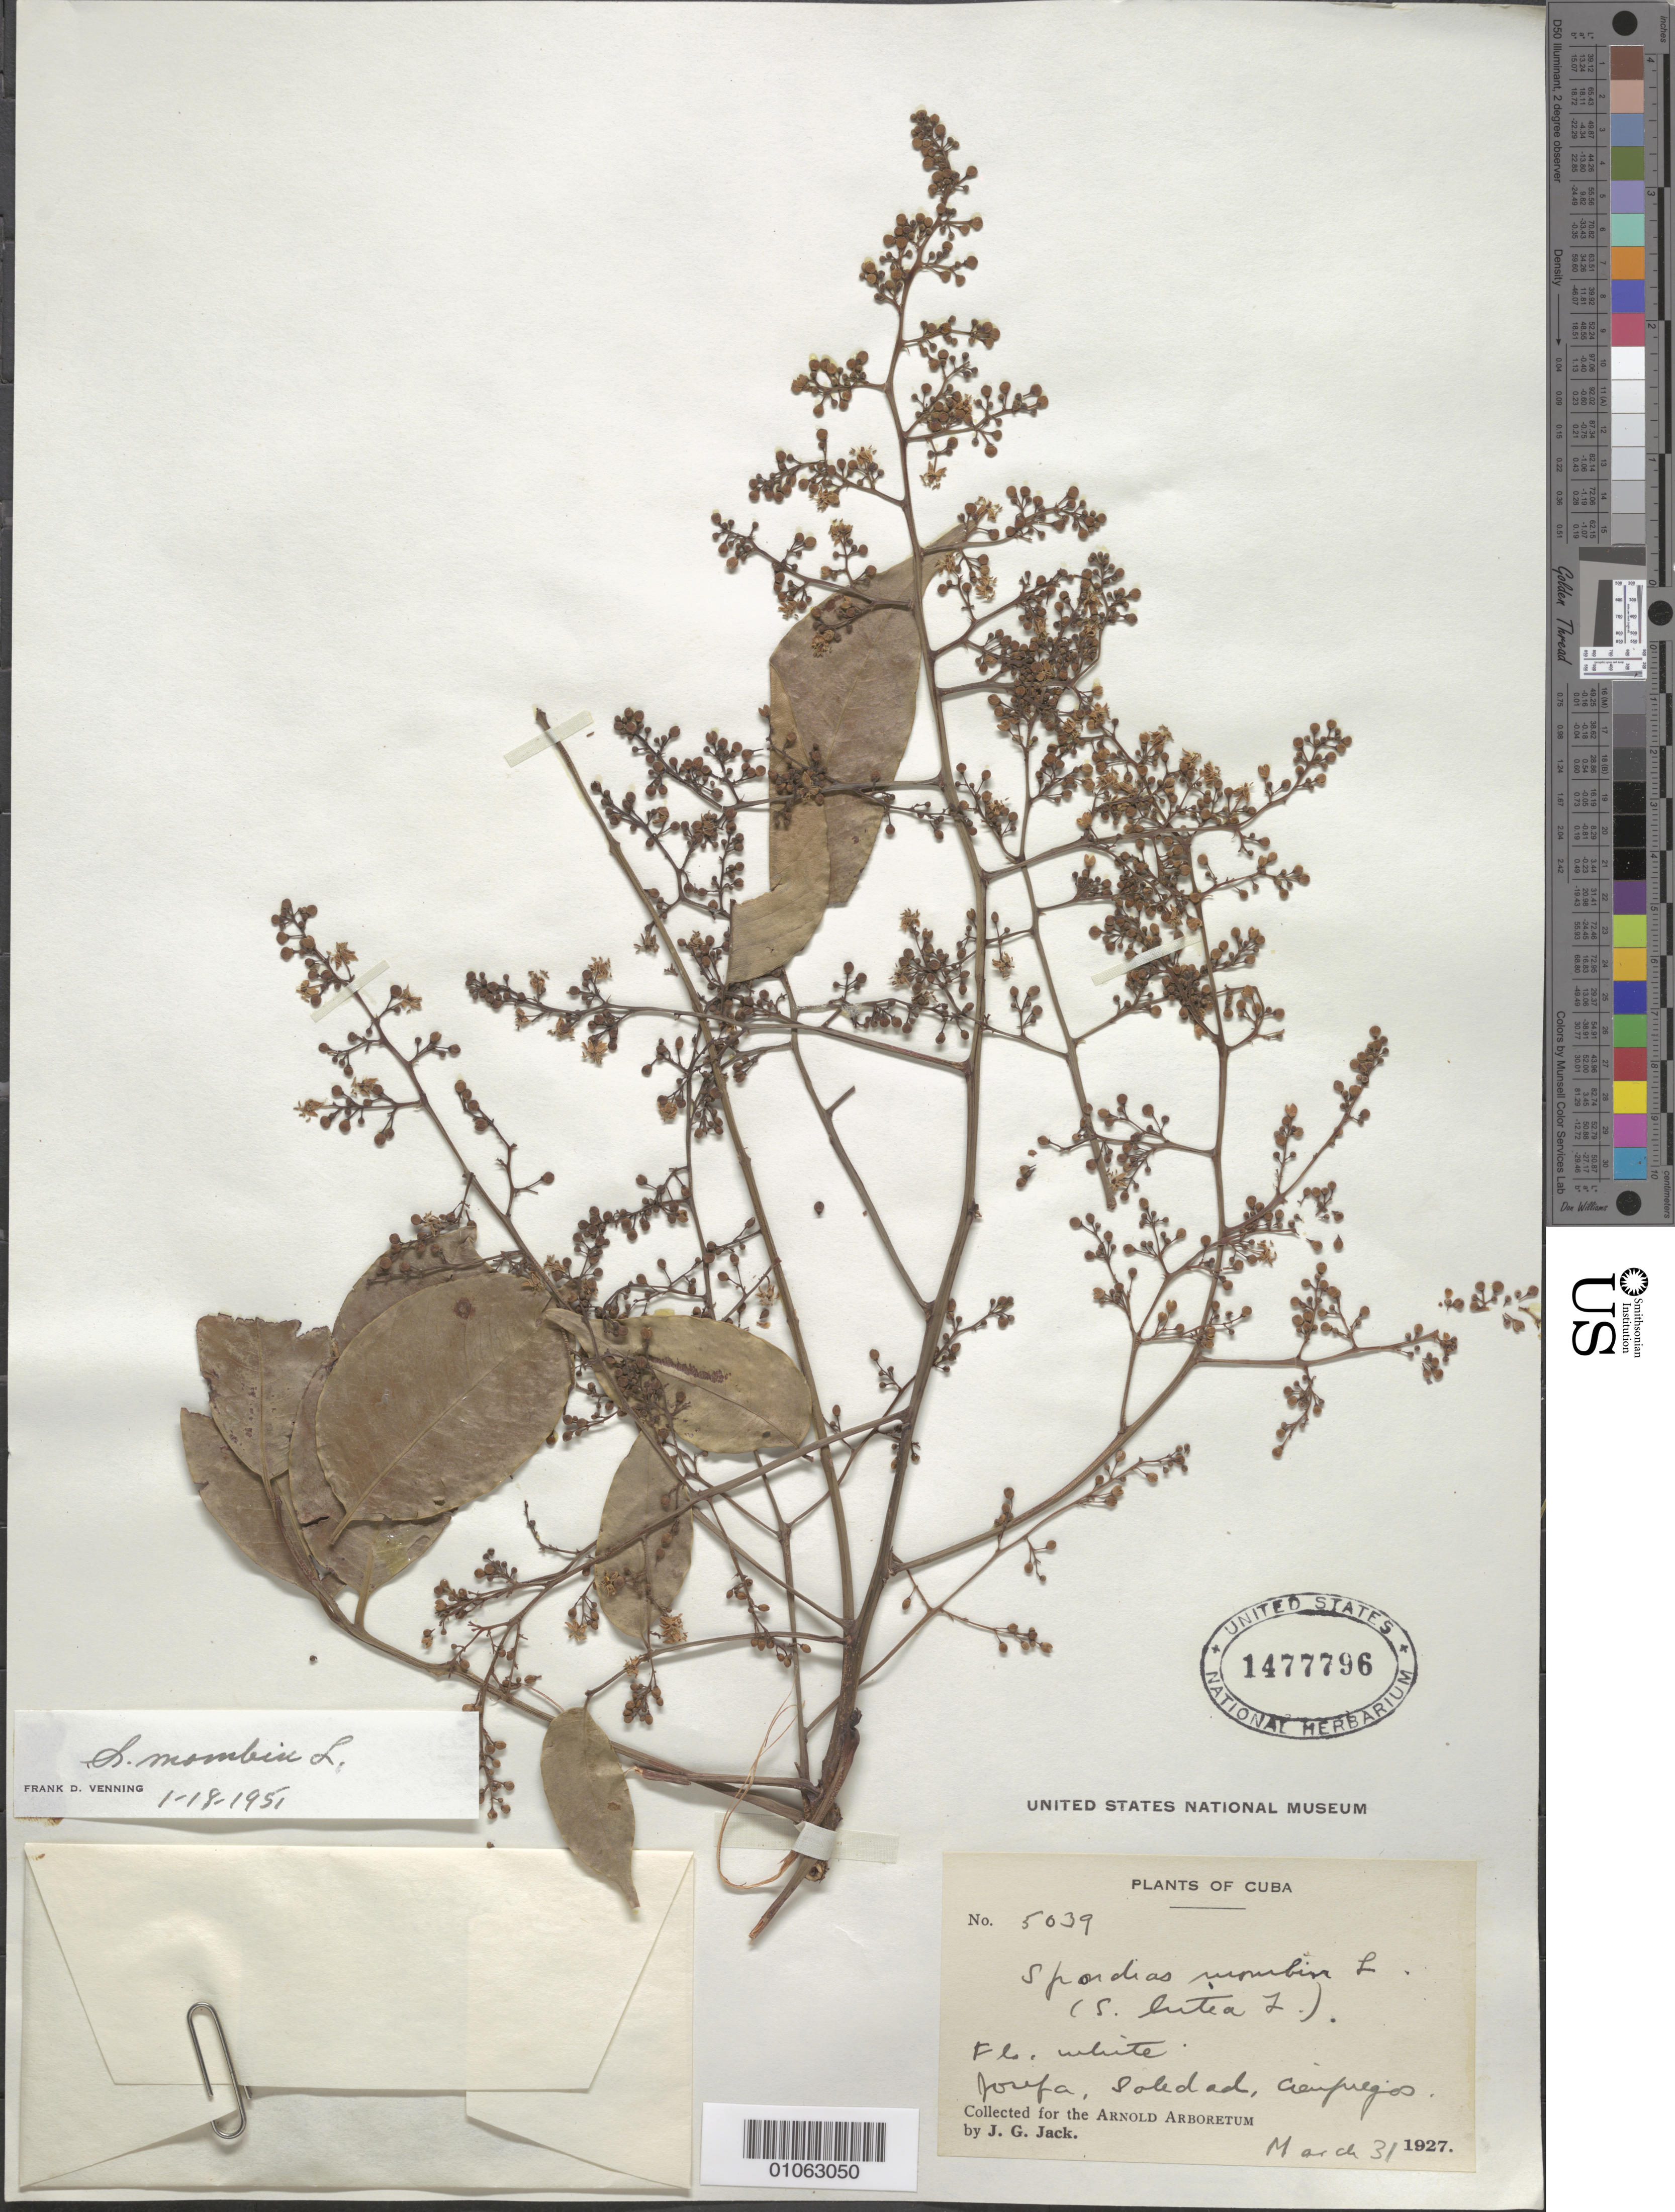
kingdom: Plantae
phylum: Tracheophyta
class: Magnoliopsida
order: Sapindales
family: Anacardiaceae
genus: Spondias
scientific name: Spondias mombin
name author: L.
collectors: J. G. Jack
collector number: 5039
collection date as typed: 31 Mar 1927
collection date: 1927-03-31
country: Cuba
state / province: Cienfuegos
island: Cuba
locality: Soledad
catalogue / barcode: US 1477796